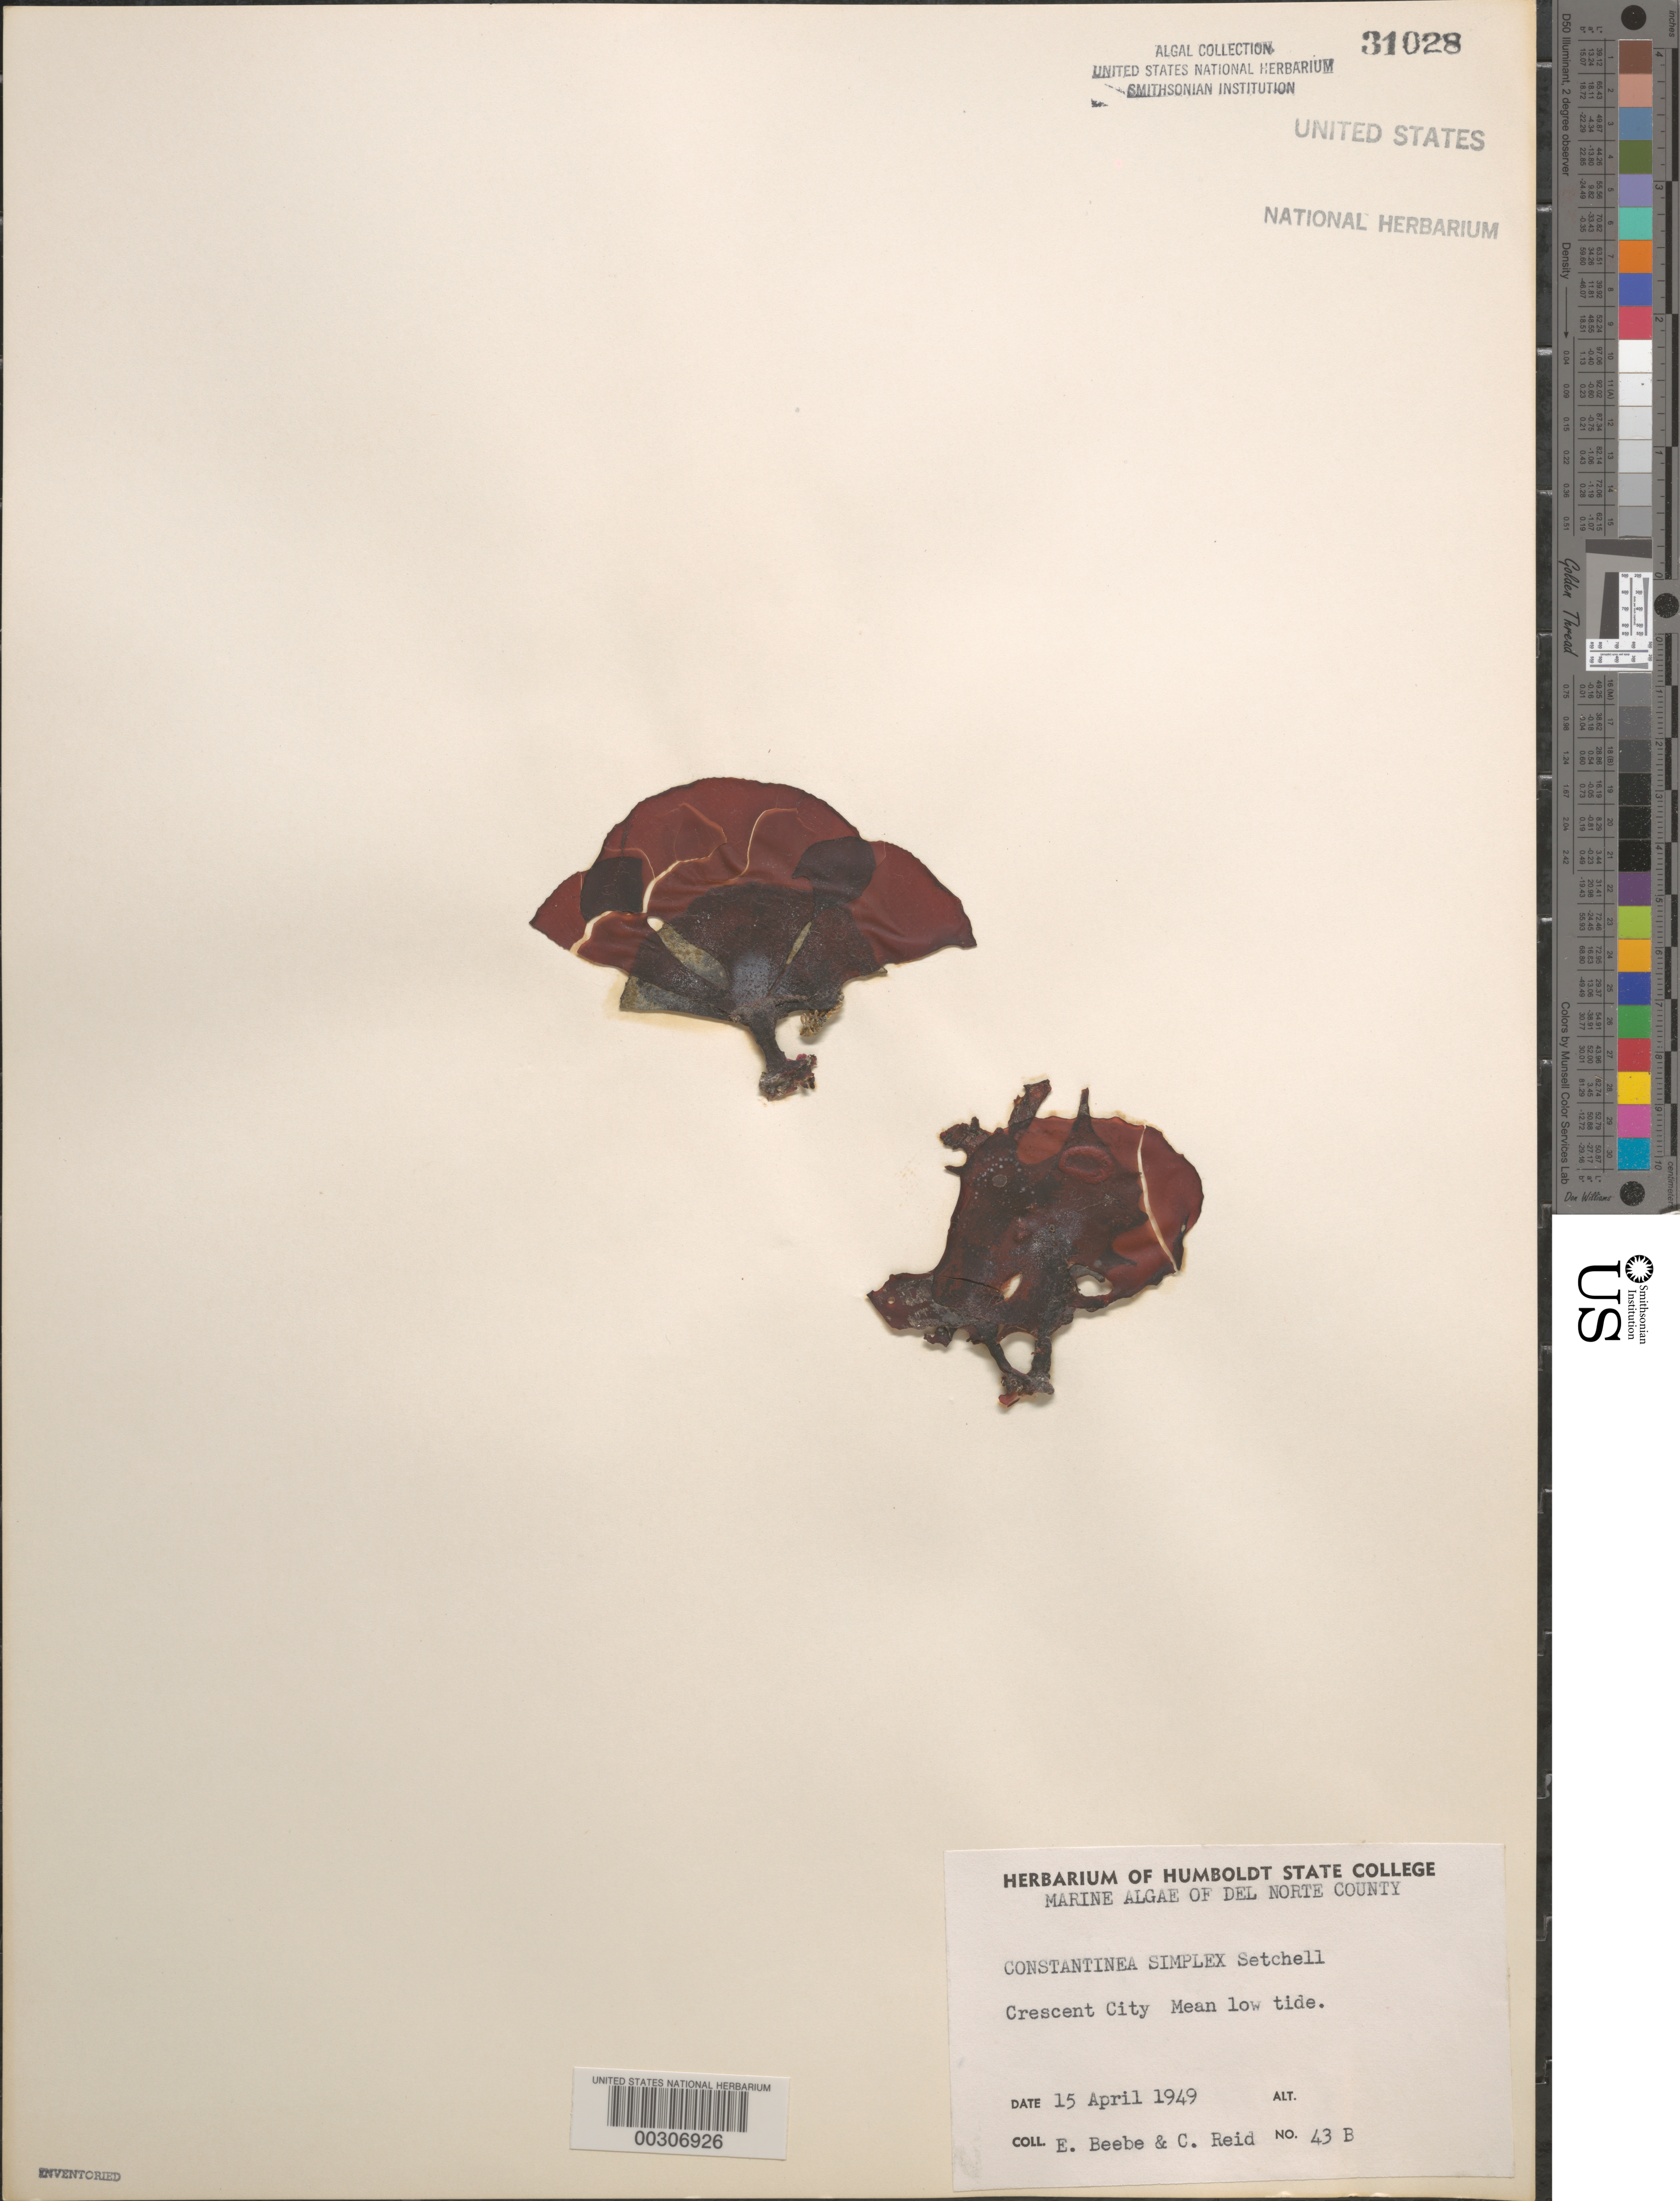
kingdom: Plantae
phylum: Rhodophyta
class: Florideophyceae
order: Gigartinales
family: Dumontiaceae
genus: Constantinea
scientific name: Constantinea simplex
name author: Setch.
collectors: E. Beebe & C. Reid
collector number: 43b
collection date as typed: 15 Apr 1949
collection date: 1949-04-15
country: United States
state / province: California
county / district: Del Norte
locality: Crescent City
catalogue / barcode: US 31028